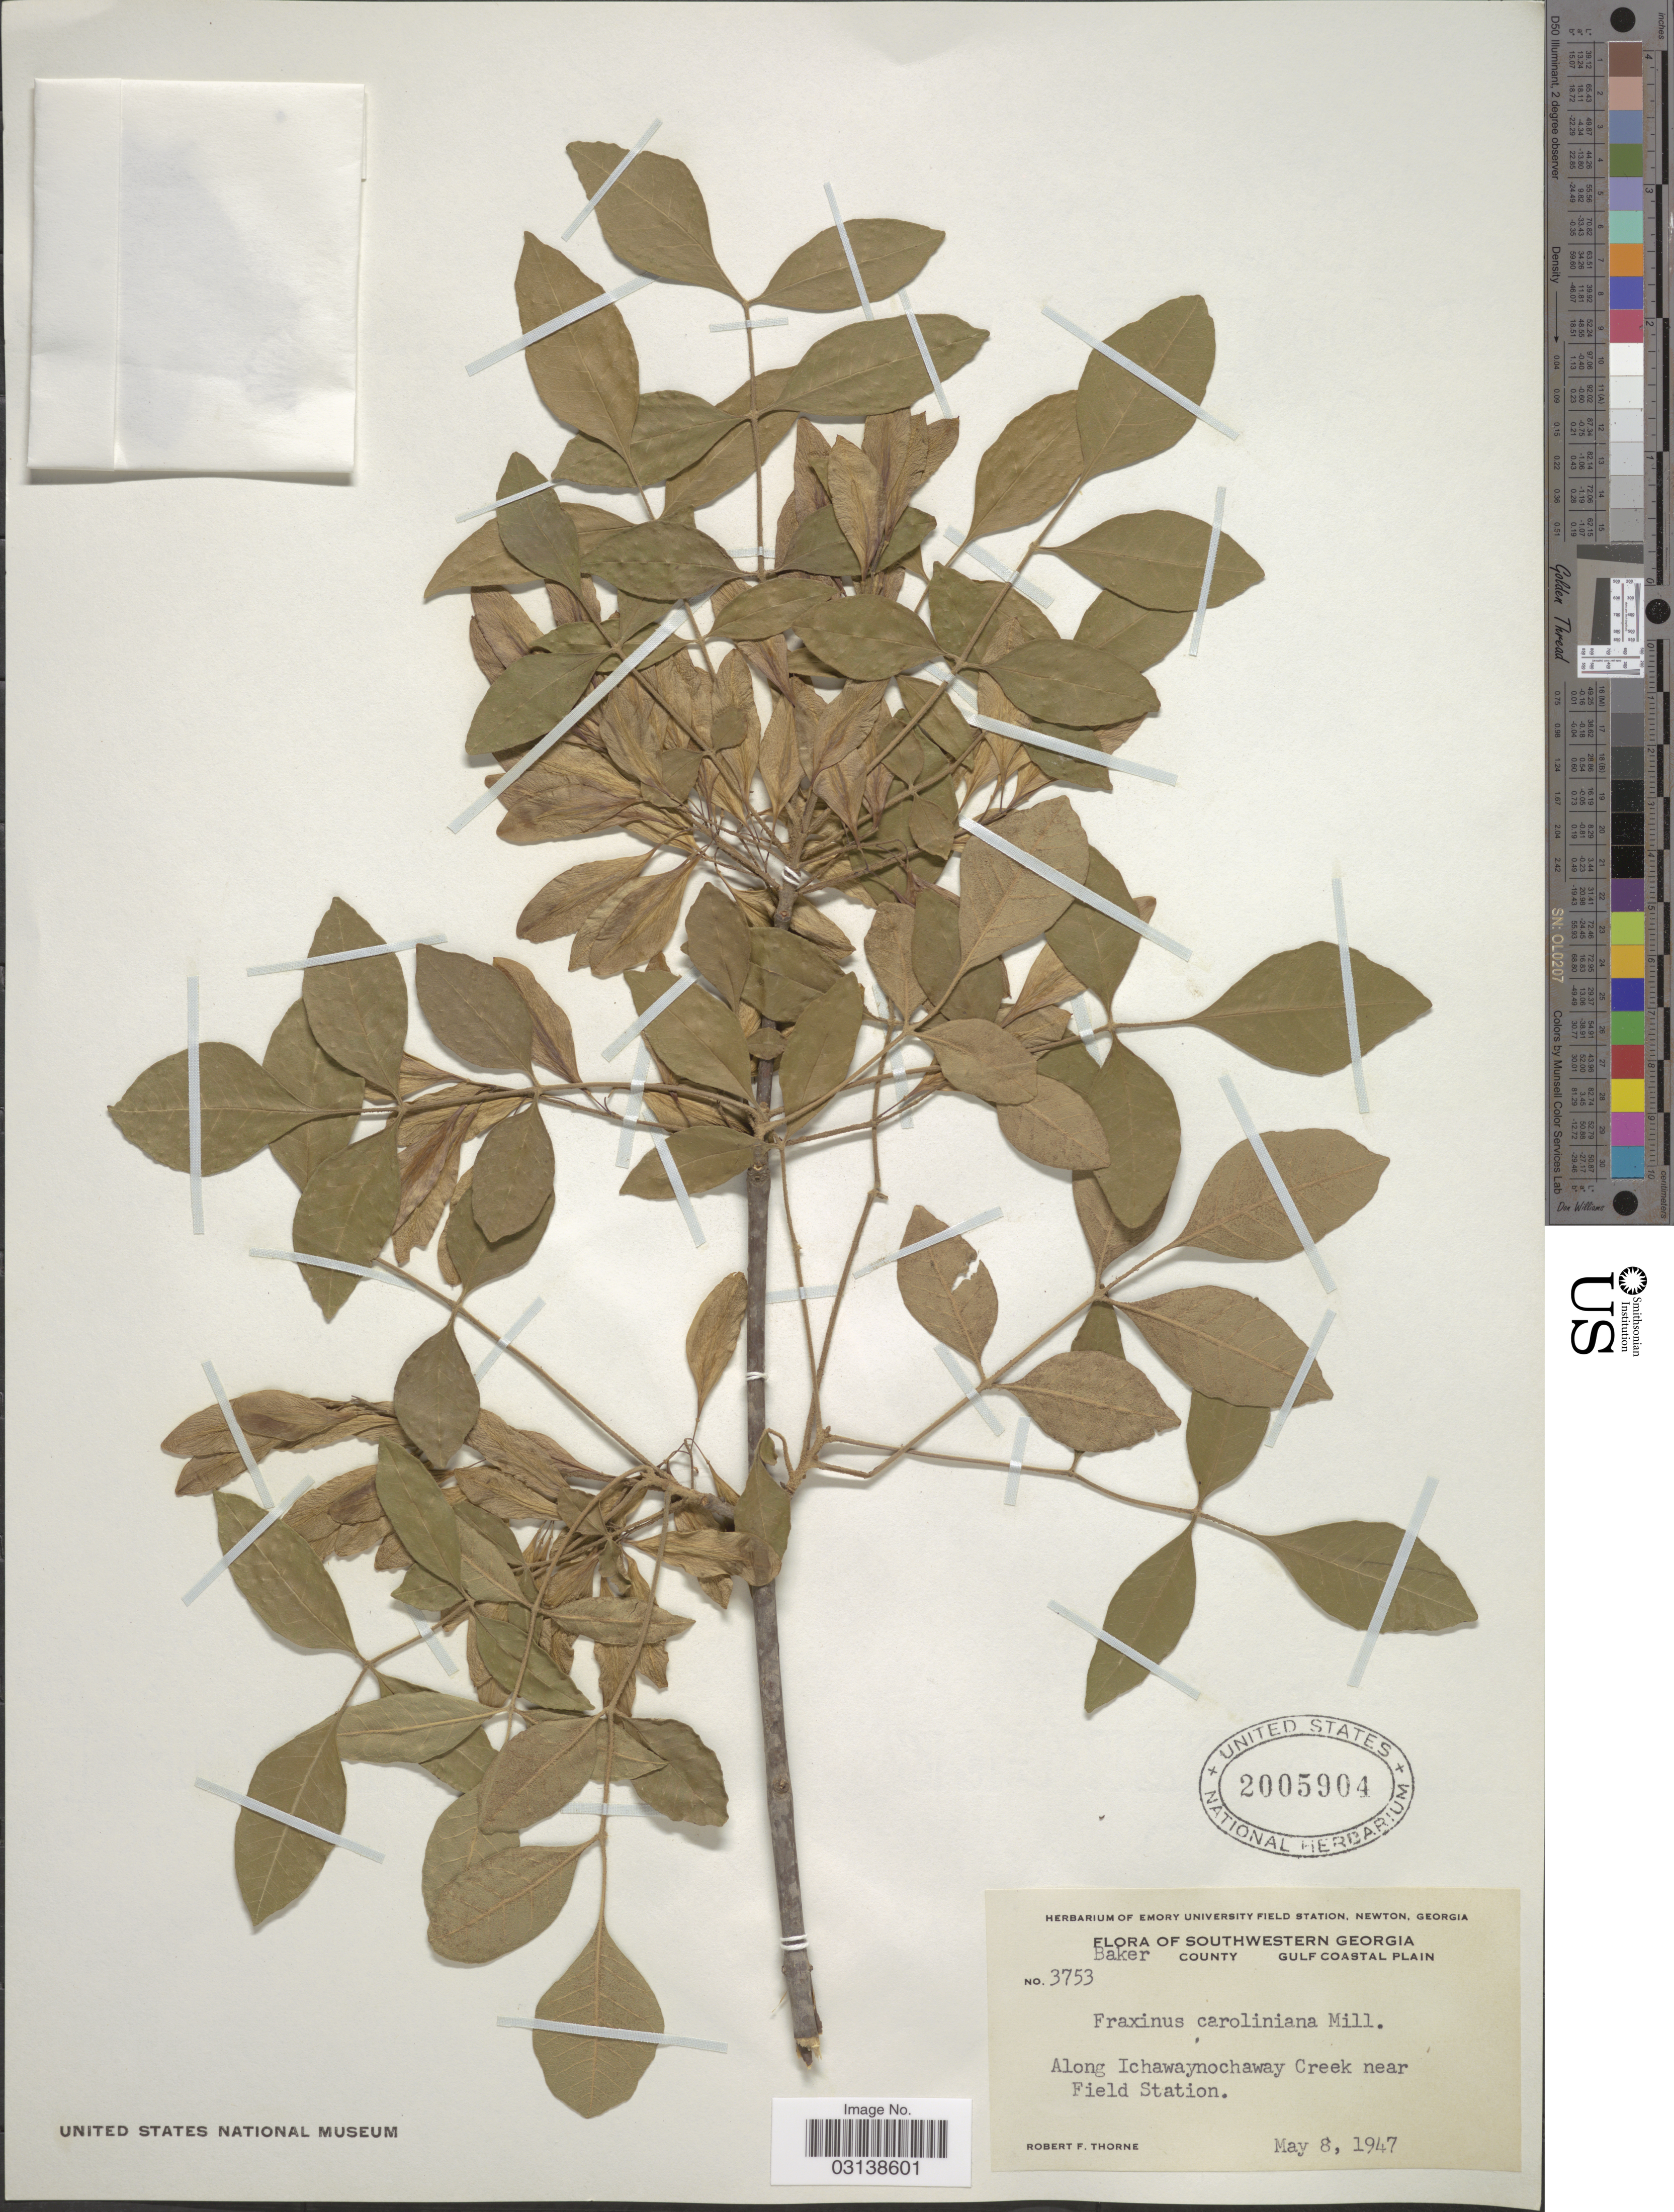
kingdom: Plantae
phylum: Tracheophyta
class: Magnoliopsida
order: Lamiales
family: Oleaceae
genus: Fraxinus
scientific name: Fraxinus caroliniana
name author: Mill.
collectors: R. F. Thorne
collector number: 3753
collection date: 1947-05-08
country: United States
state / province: Georgia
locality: Southwestern Georgia. Baker County. Gulf Coastal Plain. Along Ichawaynochaway Creek near Field Station.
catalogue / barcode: US 2005904